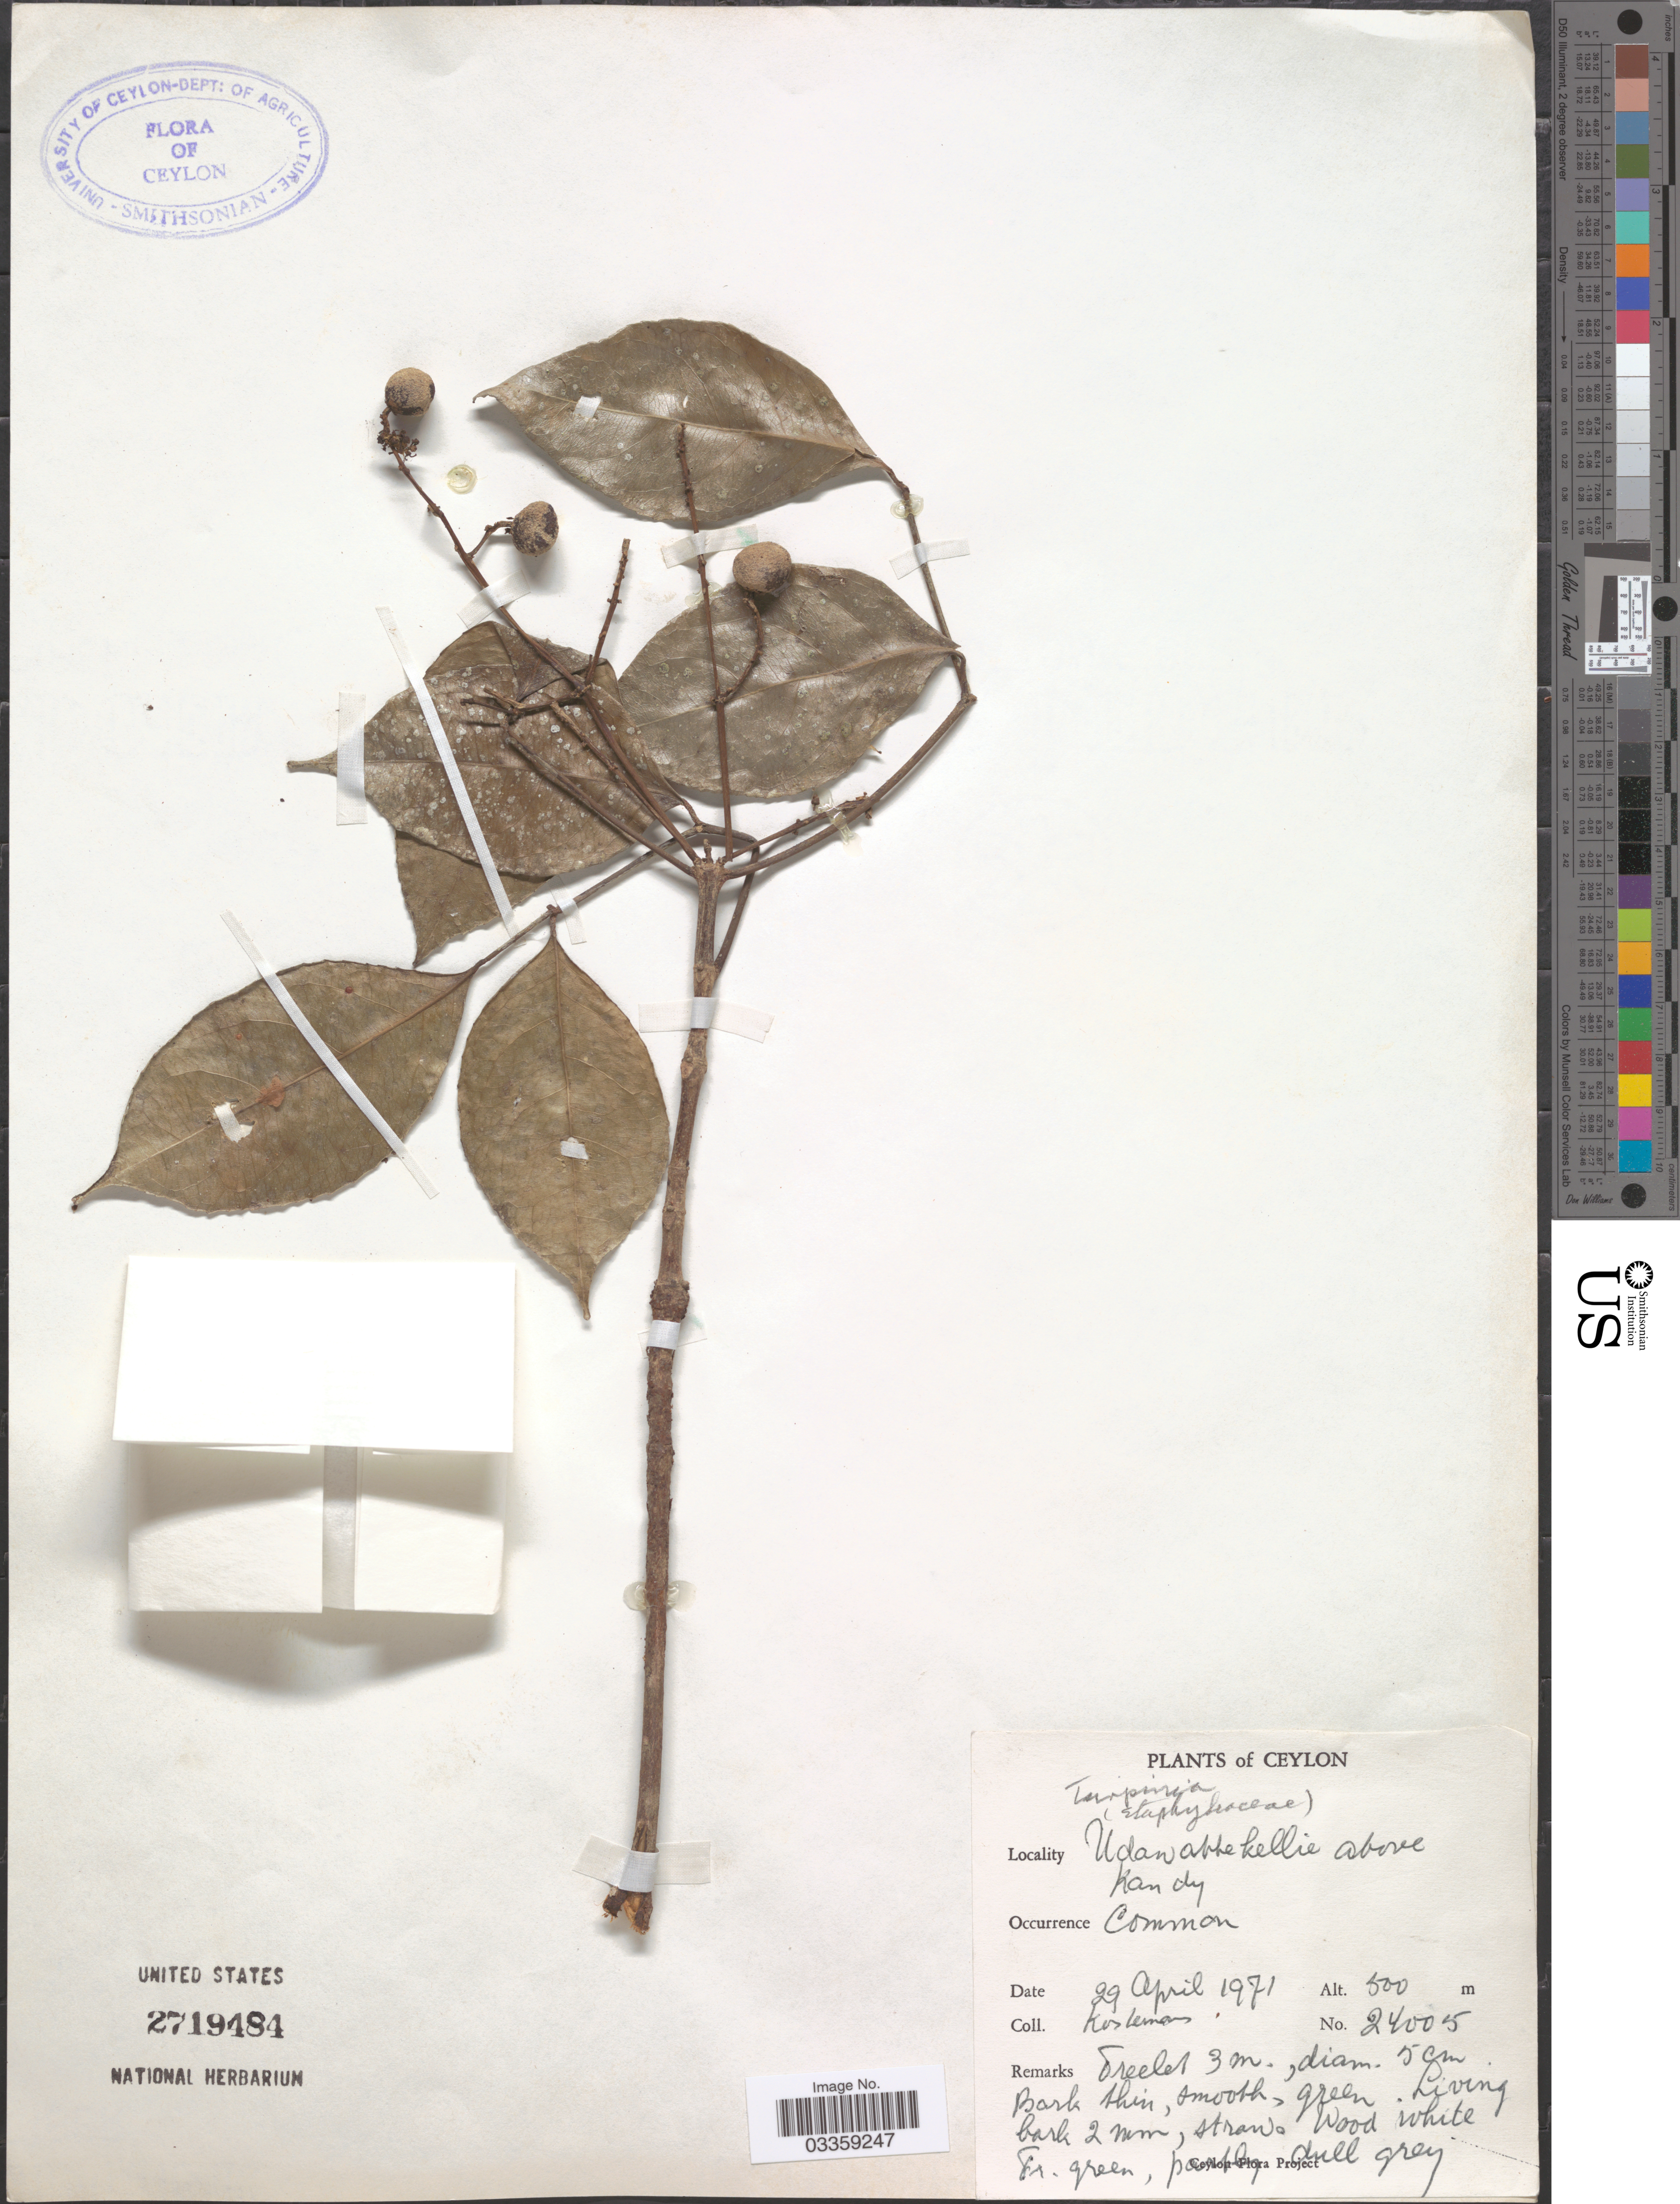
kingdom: Plantae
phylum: Tracheophyta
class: Magnoliopsida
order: Crossosomatales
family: Staphyleaceae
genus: Turpinia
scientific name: Turpinia sp.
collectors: Kostermans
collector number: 24005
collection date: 1971-04-29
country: Sri Lanka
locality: Ceylon, Udawattekellie above Kandy.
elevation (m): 500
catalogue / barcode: US 2719484